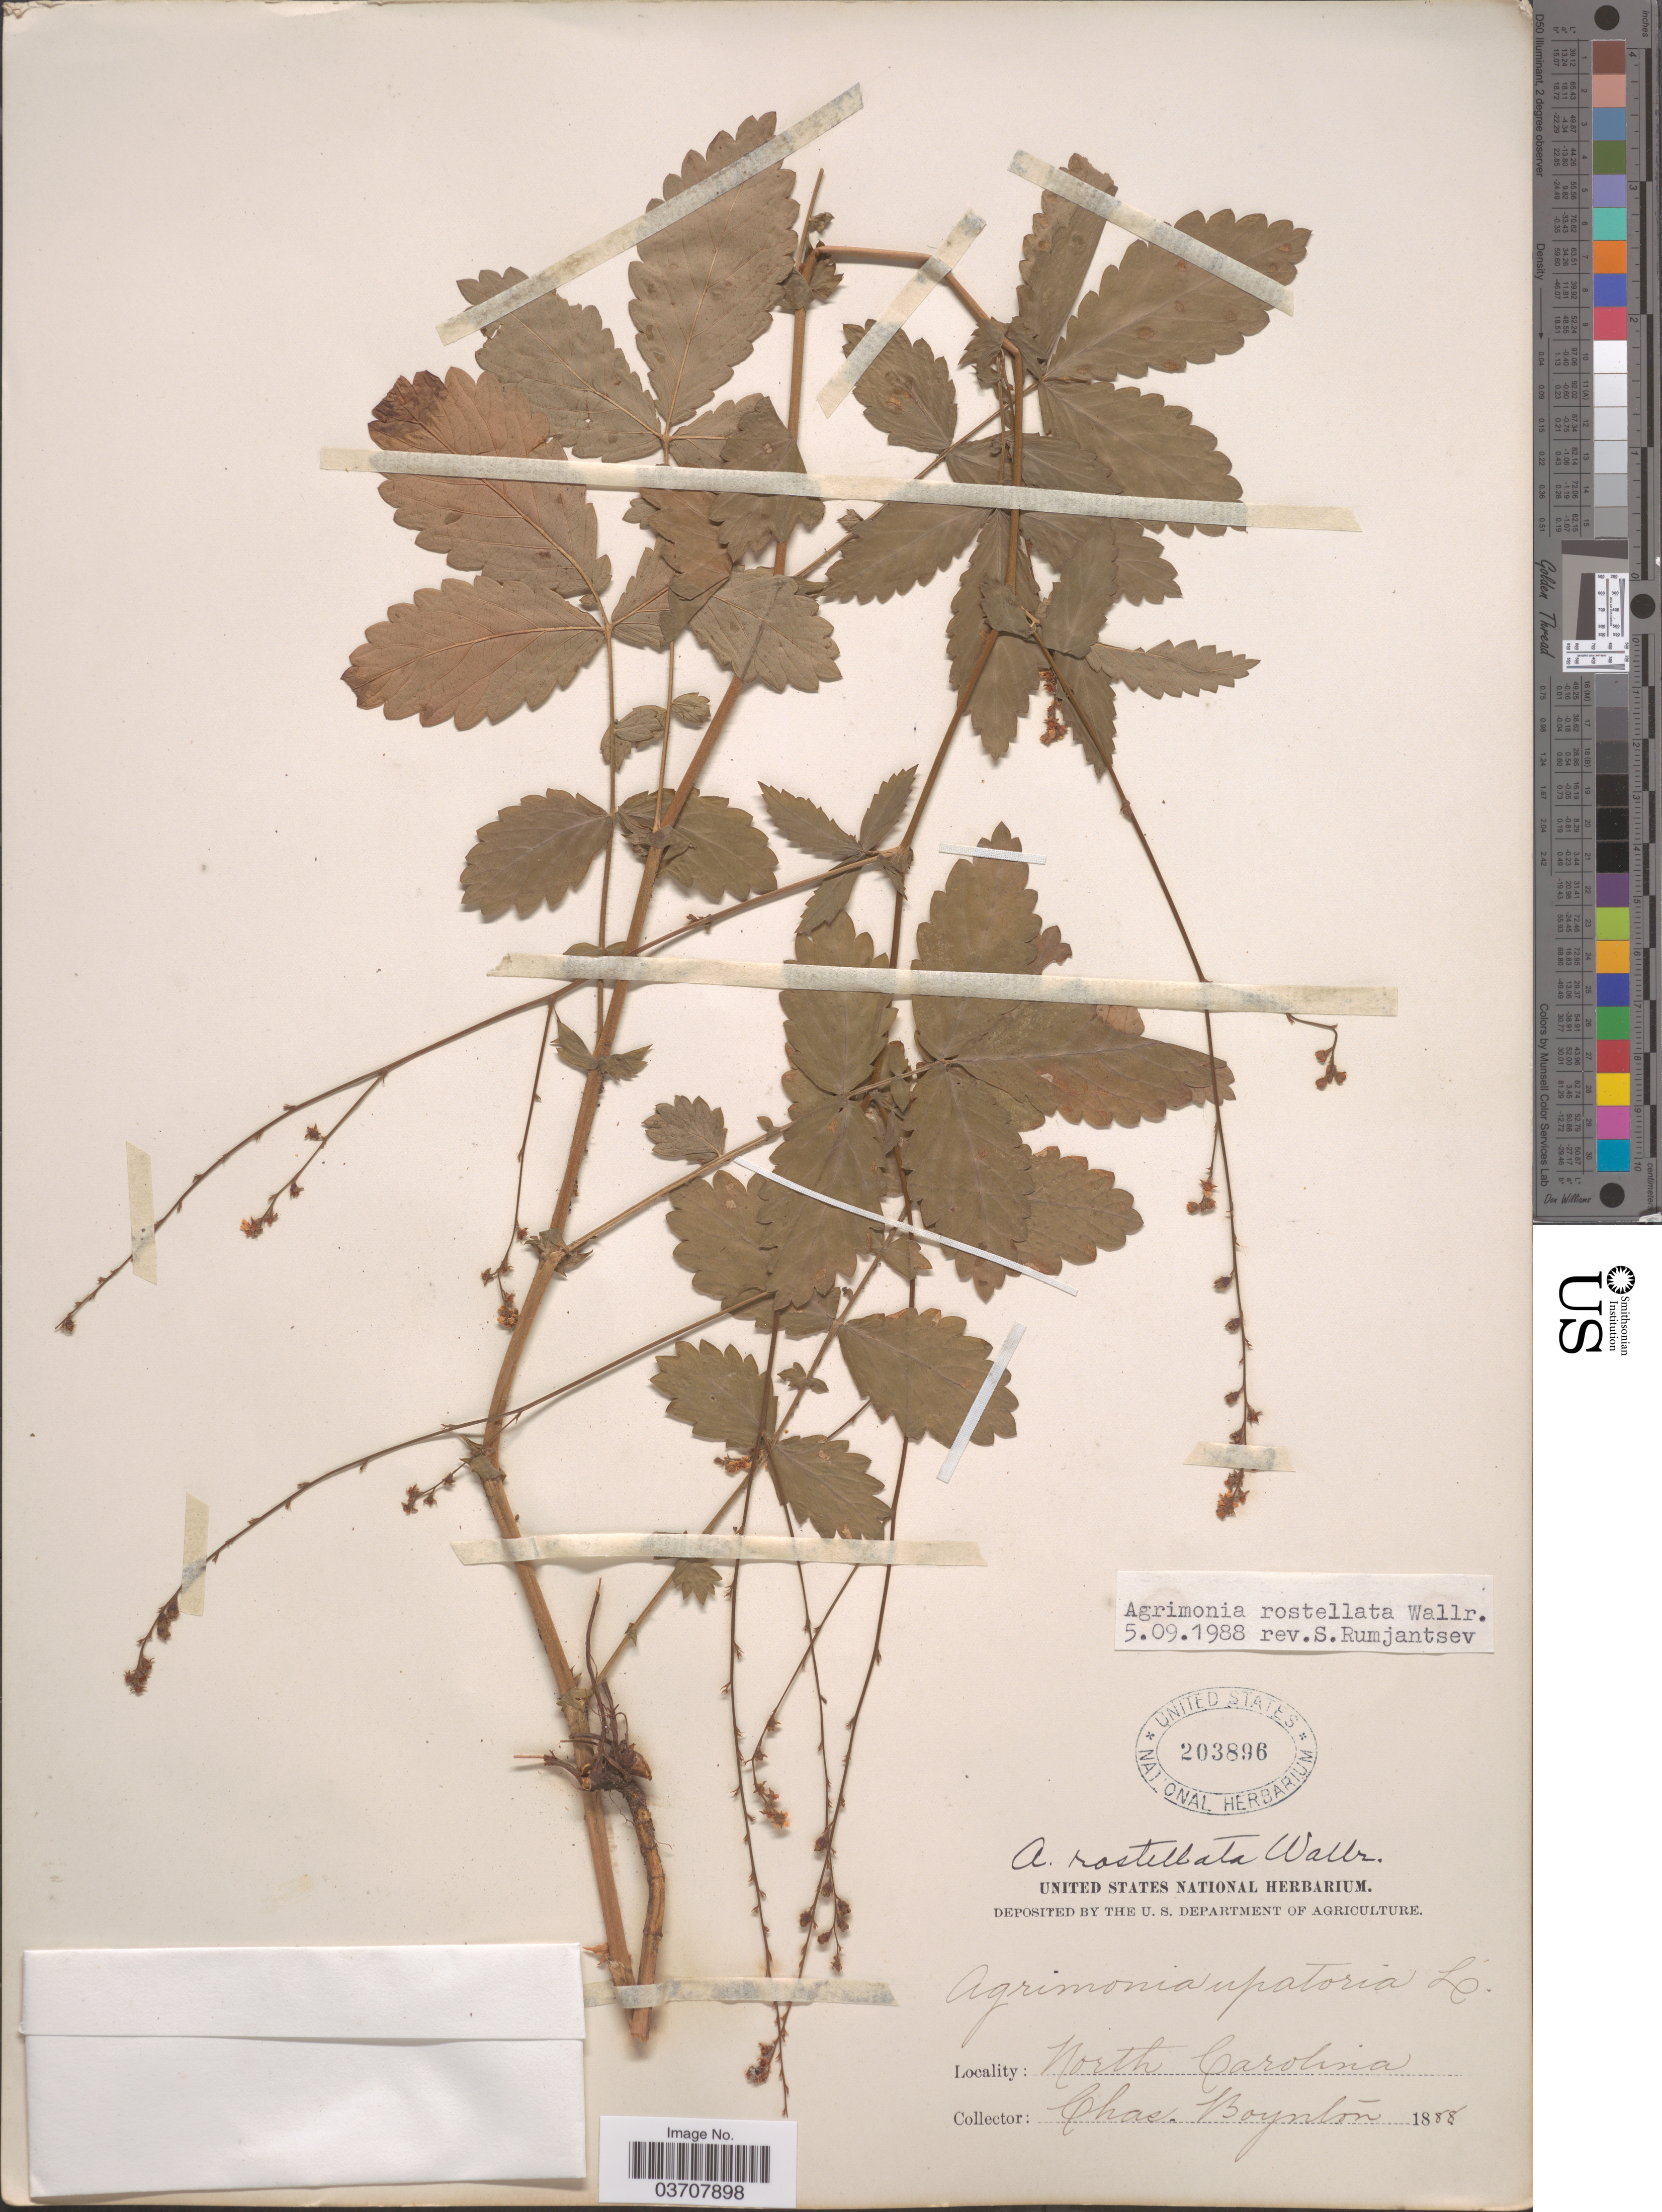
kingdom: Plantae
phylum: Tracheophyta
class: Magnoliopsida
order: Rosales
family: Rosaceae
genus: Agrimonia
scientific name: Agrimonia rostellata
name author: Wallr.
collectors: C. L. Boynton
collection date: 1888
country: United States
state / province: North Carolina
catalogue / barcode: US 203896